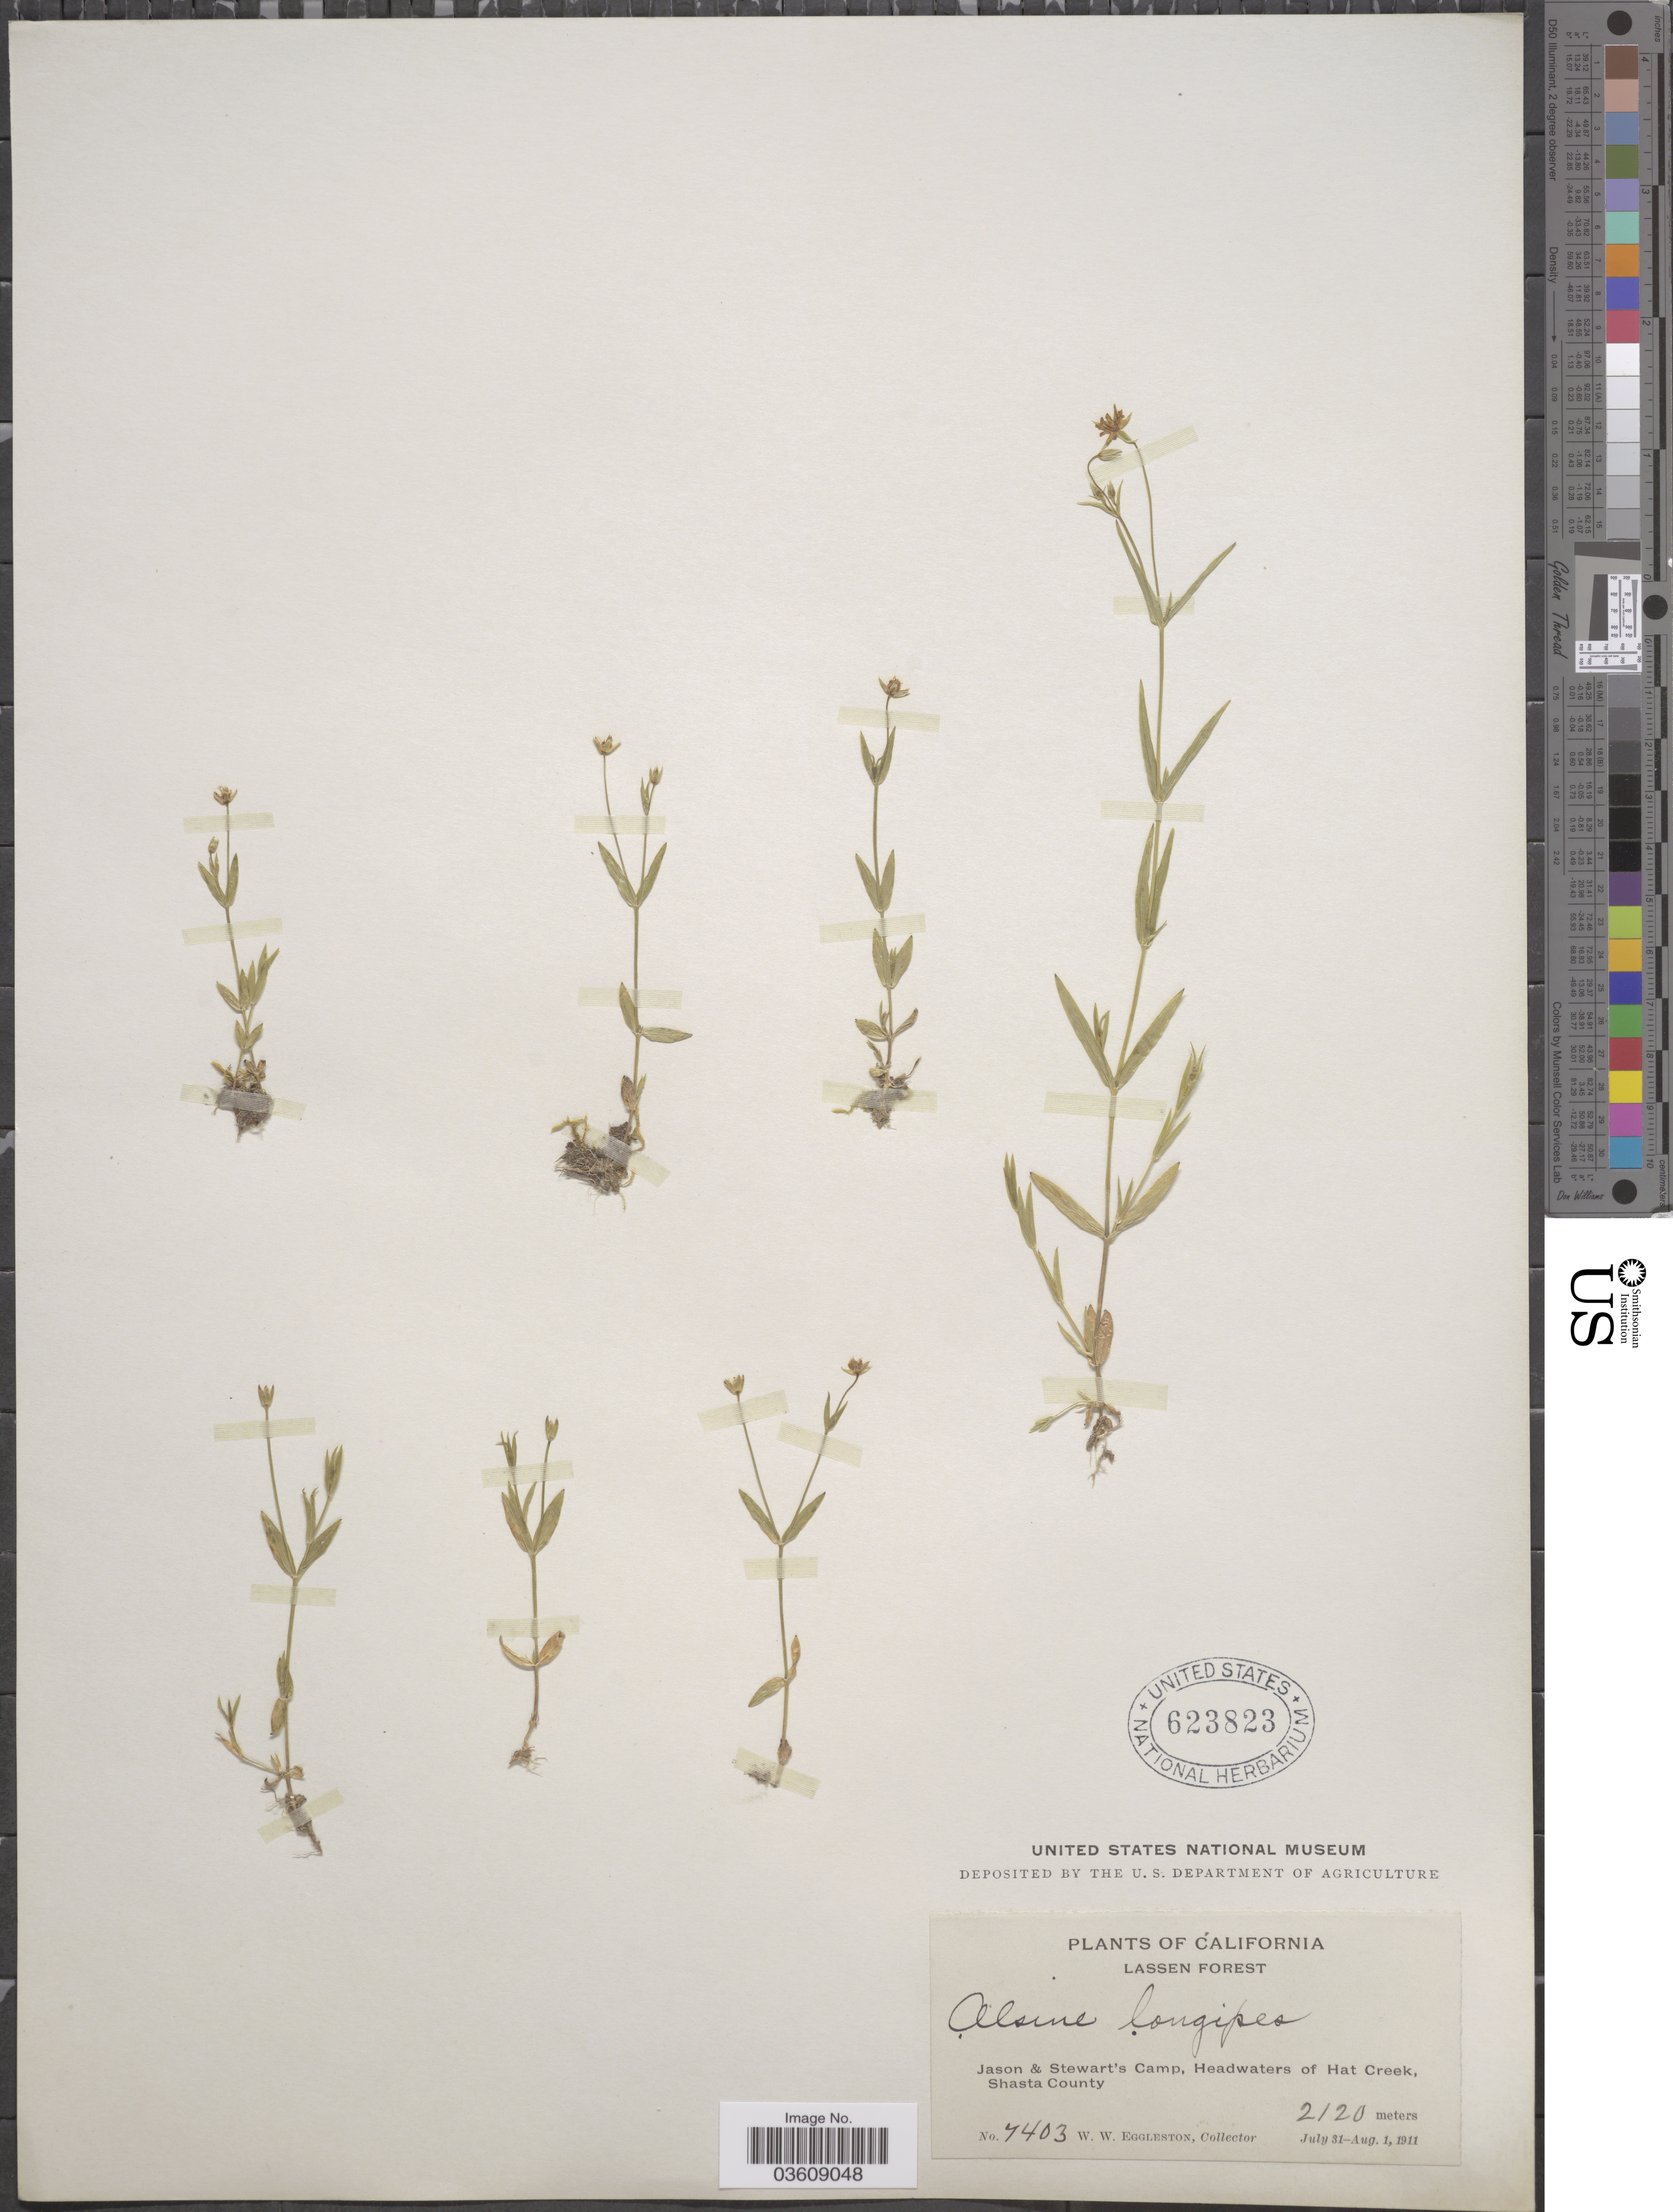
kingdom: Plantae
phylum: Tracheophyta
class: Magnoliopsida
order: Caryophyllales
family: Caryophyllaceae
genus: Stellaria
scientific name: Stellaria longipes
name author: Goldie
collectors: W. W. Eggleston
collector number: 7403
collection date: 1911-07-31/1911-08-01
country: United States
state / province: California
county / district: Shasta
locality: Lassen Forest. Jason & Stewart's Camp, Headwaters of Hat Creek, Shasta County.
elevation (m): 2120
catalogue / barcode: US 623823